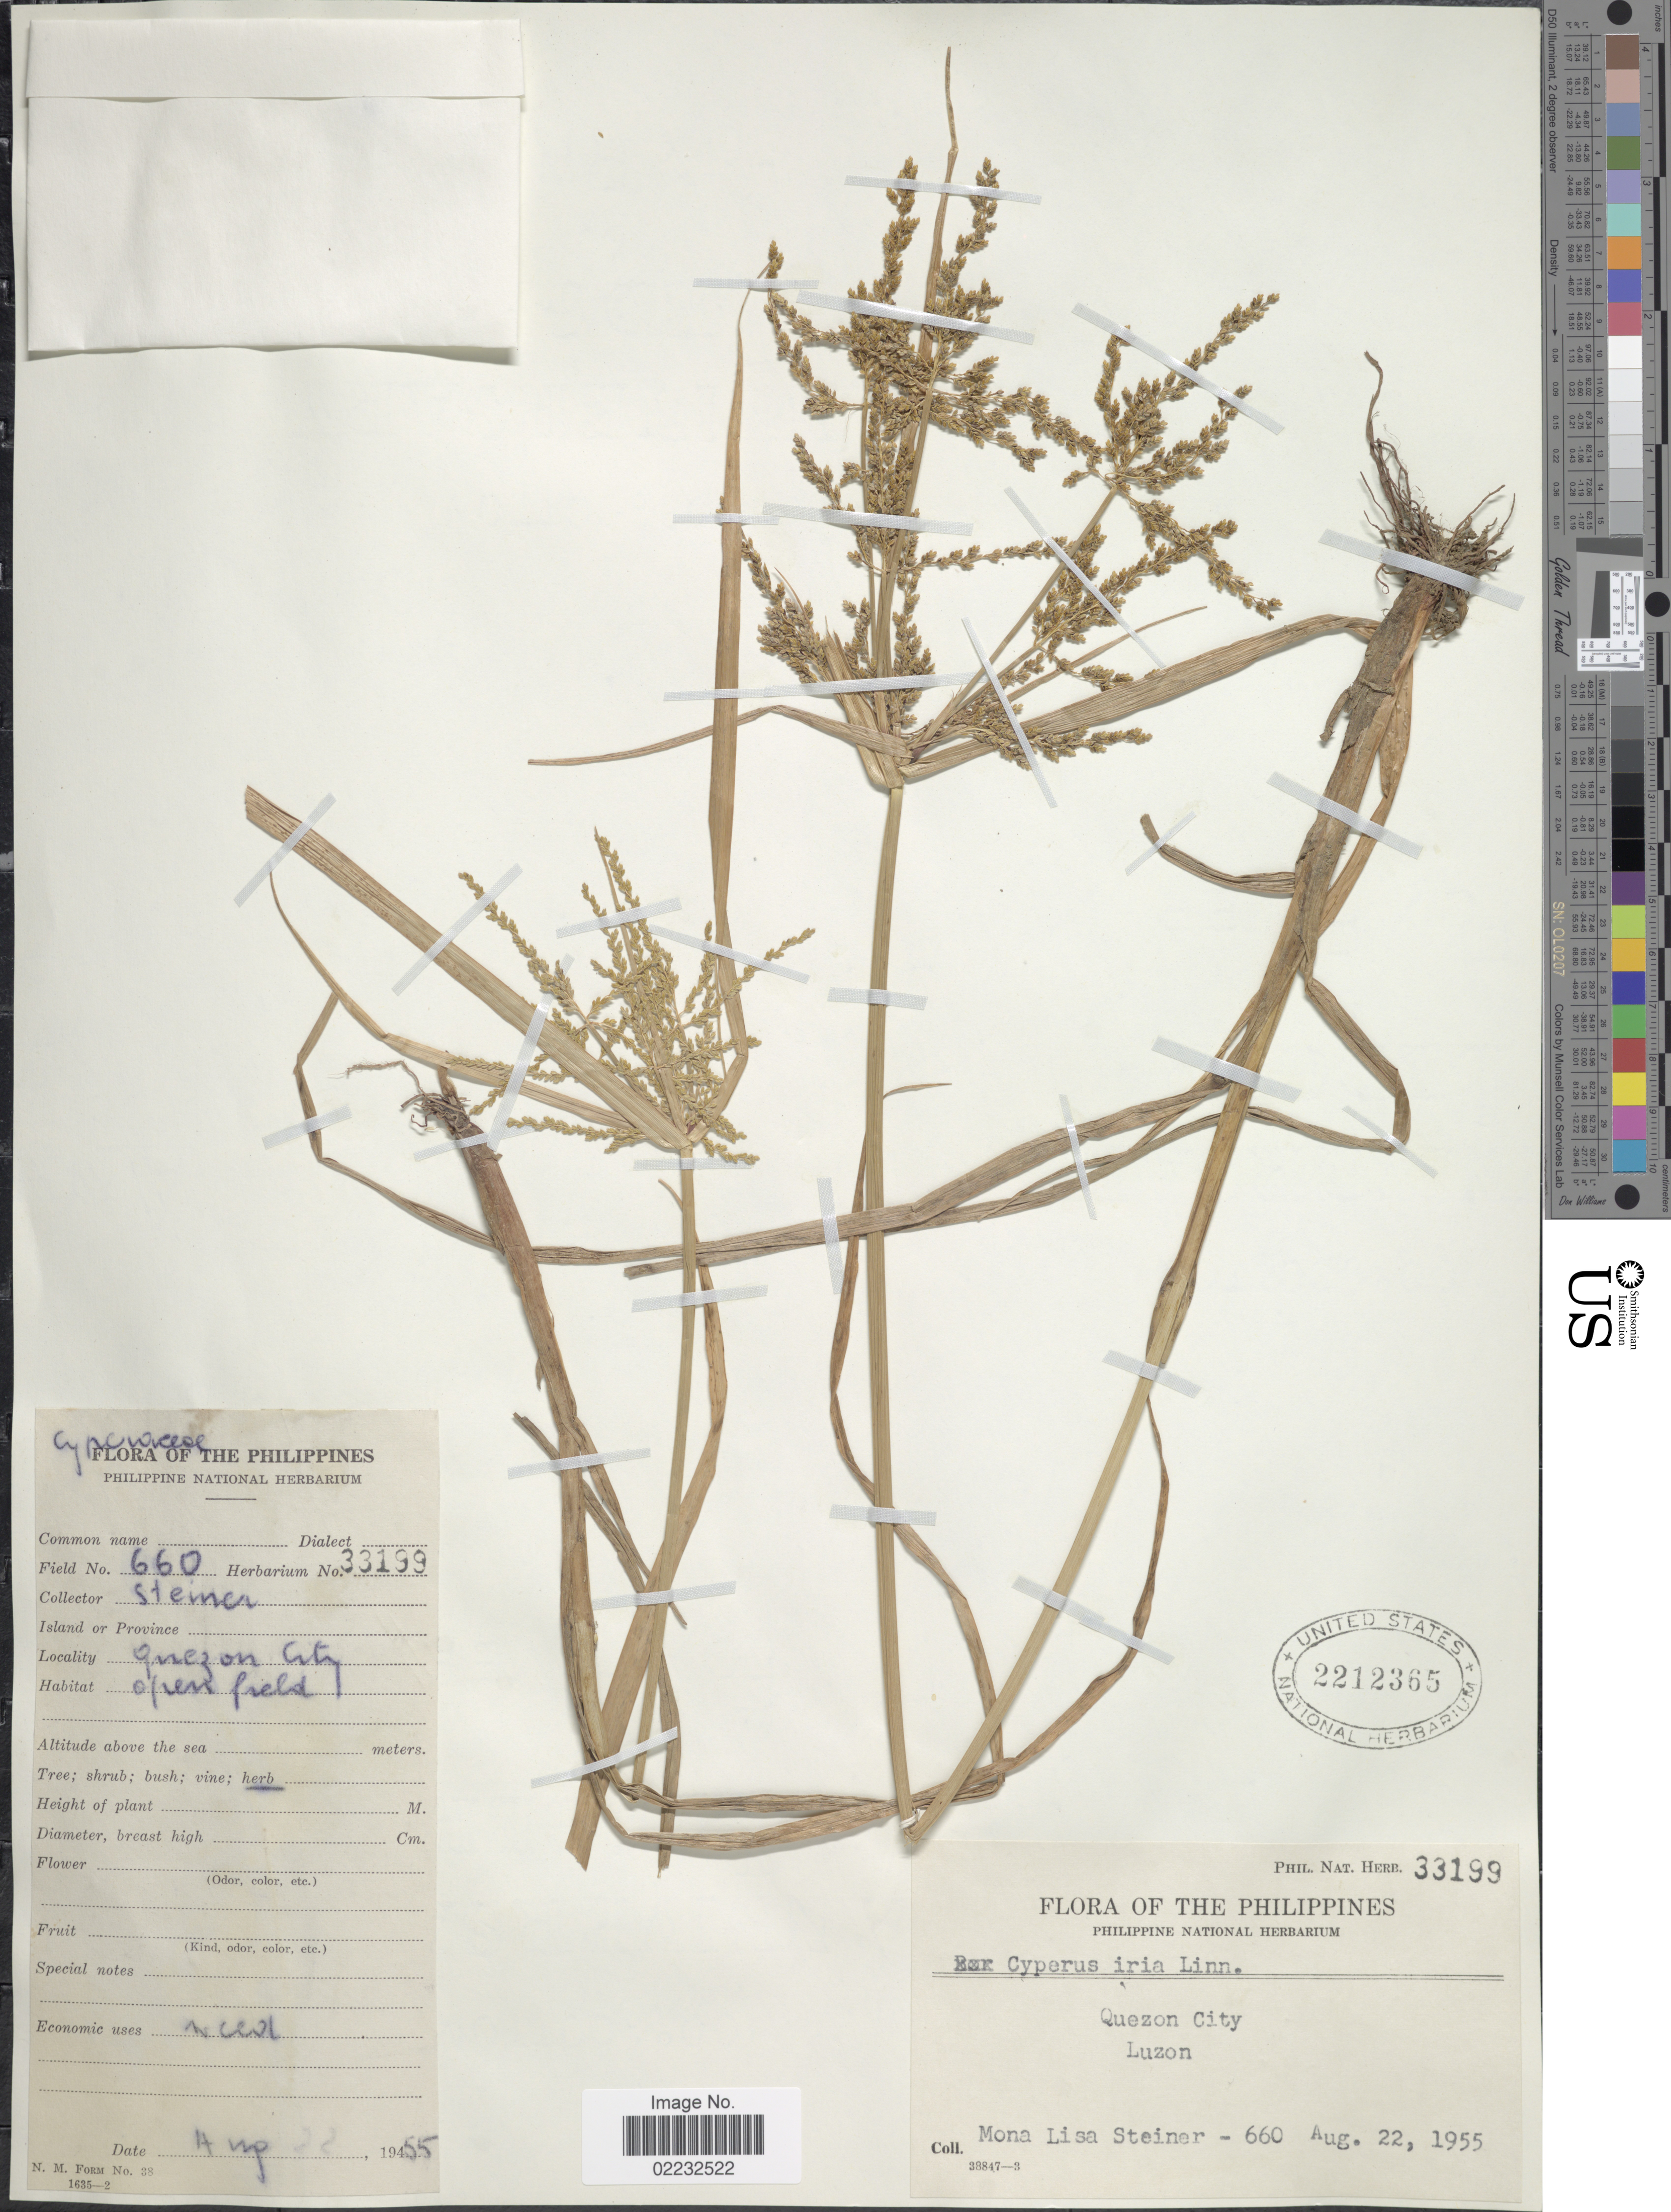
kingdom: Plantae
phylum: Tracheophyta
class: Liliopsida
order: Poales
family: Cyperaceae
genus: Cyperus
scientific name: Cyperus iria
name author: L.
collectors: M. Steiner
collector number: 660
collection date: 1955-08-22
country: Philippines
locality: Quezon City, Luzon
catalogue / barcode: US 2212365